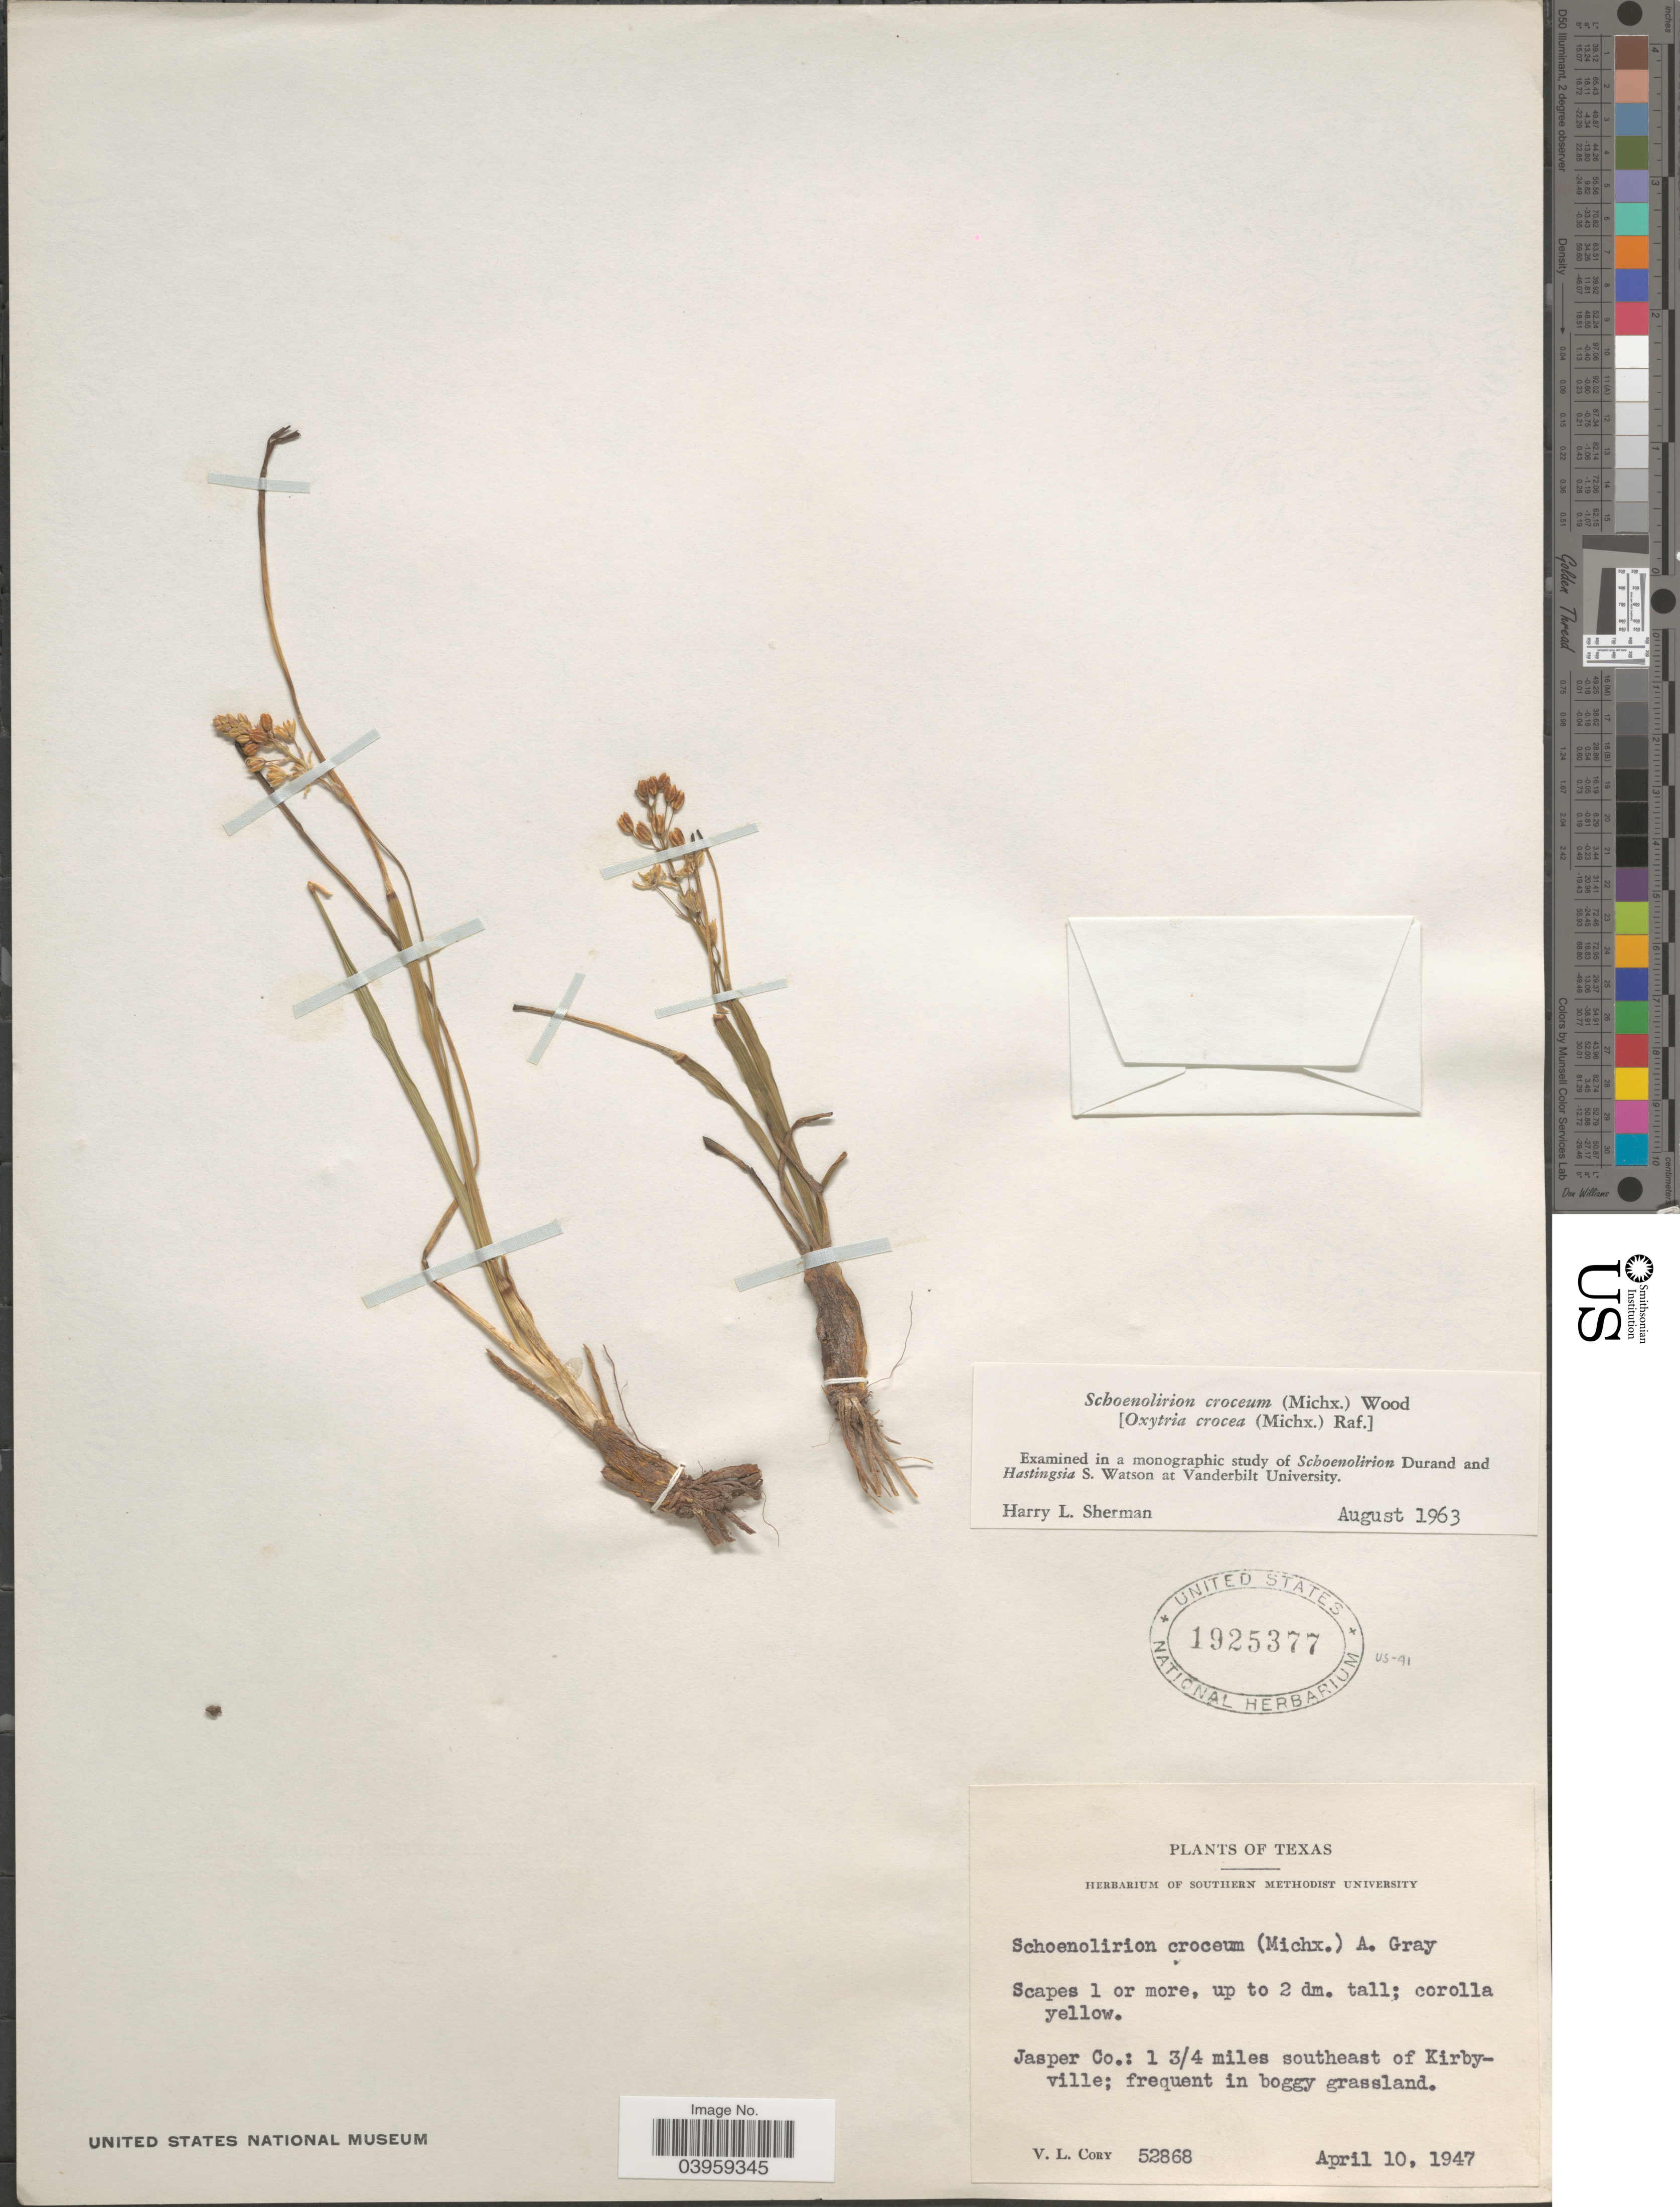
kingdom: Plantae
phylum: Tracheophyta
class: Liliopsida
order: Asparagales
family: Asparagaceae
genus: Schoenolirion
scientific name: Schoenolirion croceum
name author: (Michx.) Alph. Wood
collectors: V. Cory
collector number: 52868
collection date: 1947-04-10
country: United States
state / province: Texas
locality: Jasper Co.: 1 ¾ miles southeast of Kirby-ville.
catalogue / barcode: US 1925377